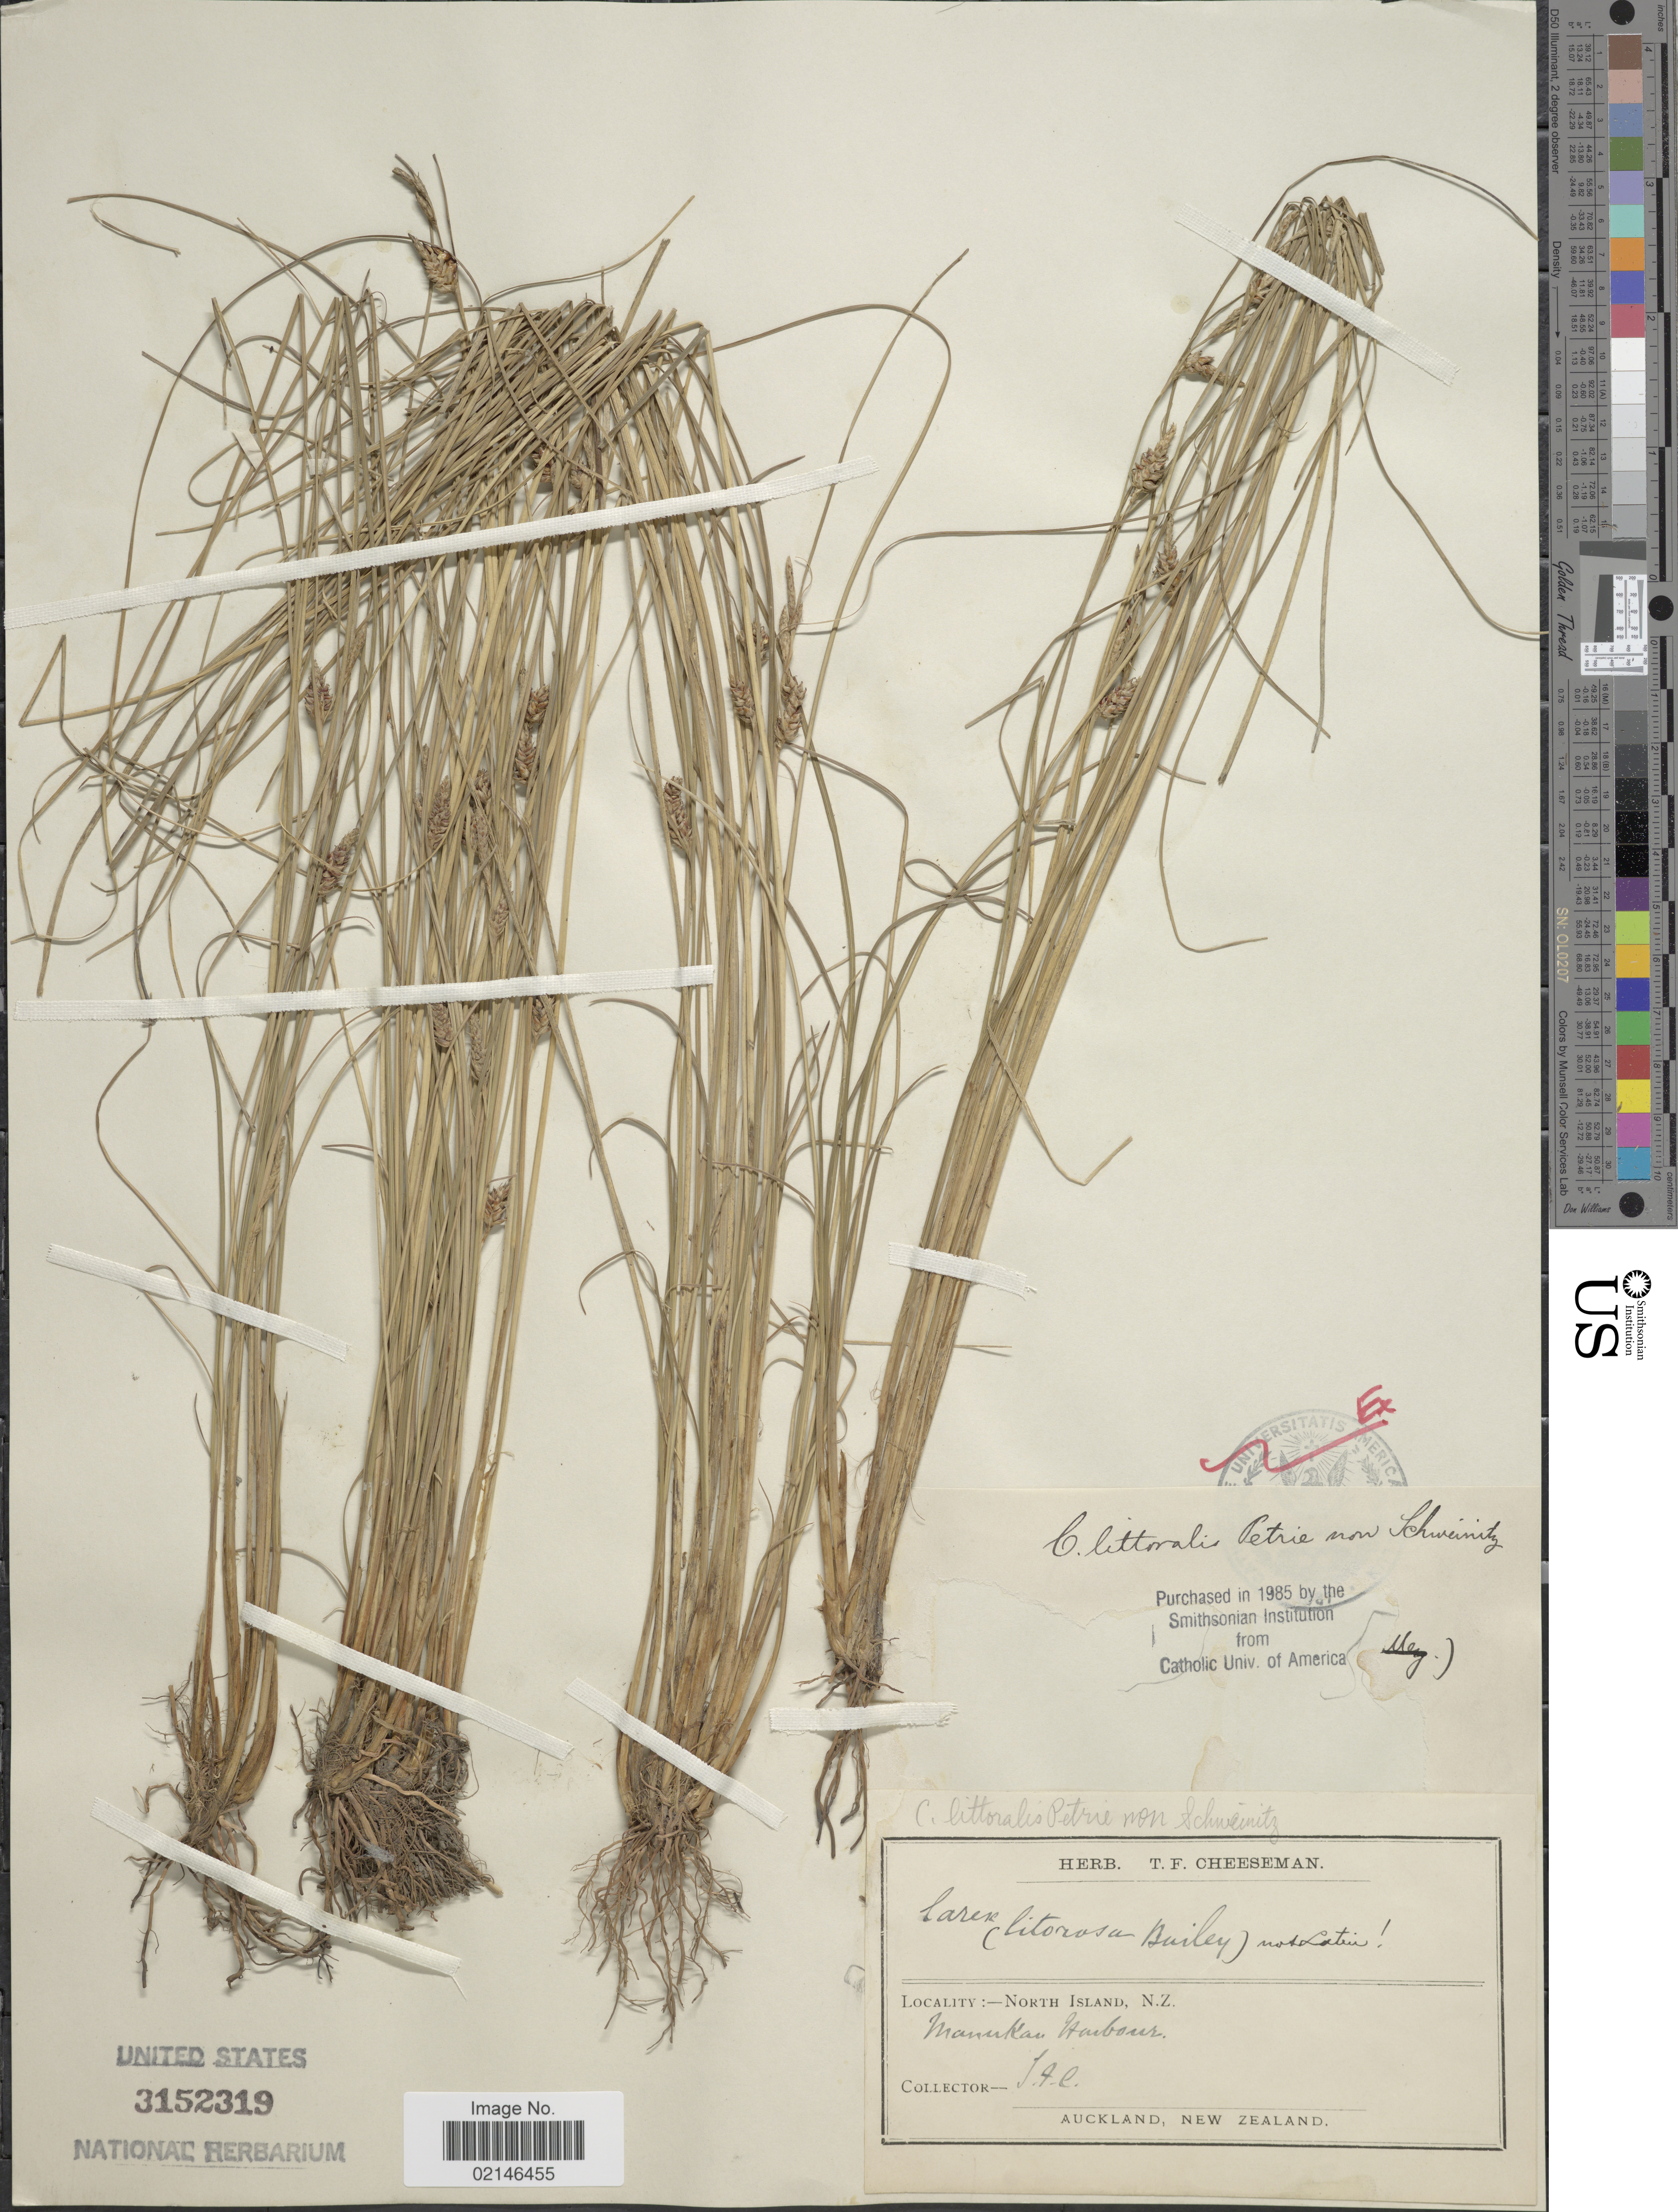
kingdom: Plantae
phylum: Tracheophyta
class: Liliopsida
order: Poales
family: Cyperaceae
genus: Carex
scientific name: Carex litorosa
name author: L.H. Bailey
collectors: T. F. Cheeseman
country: New Zealand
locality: North Island, Manukau Harbour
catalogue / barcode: US 3152319